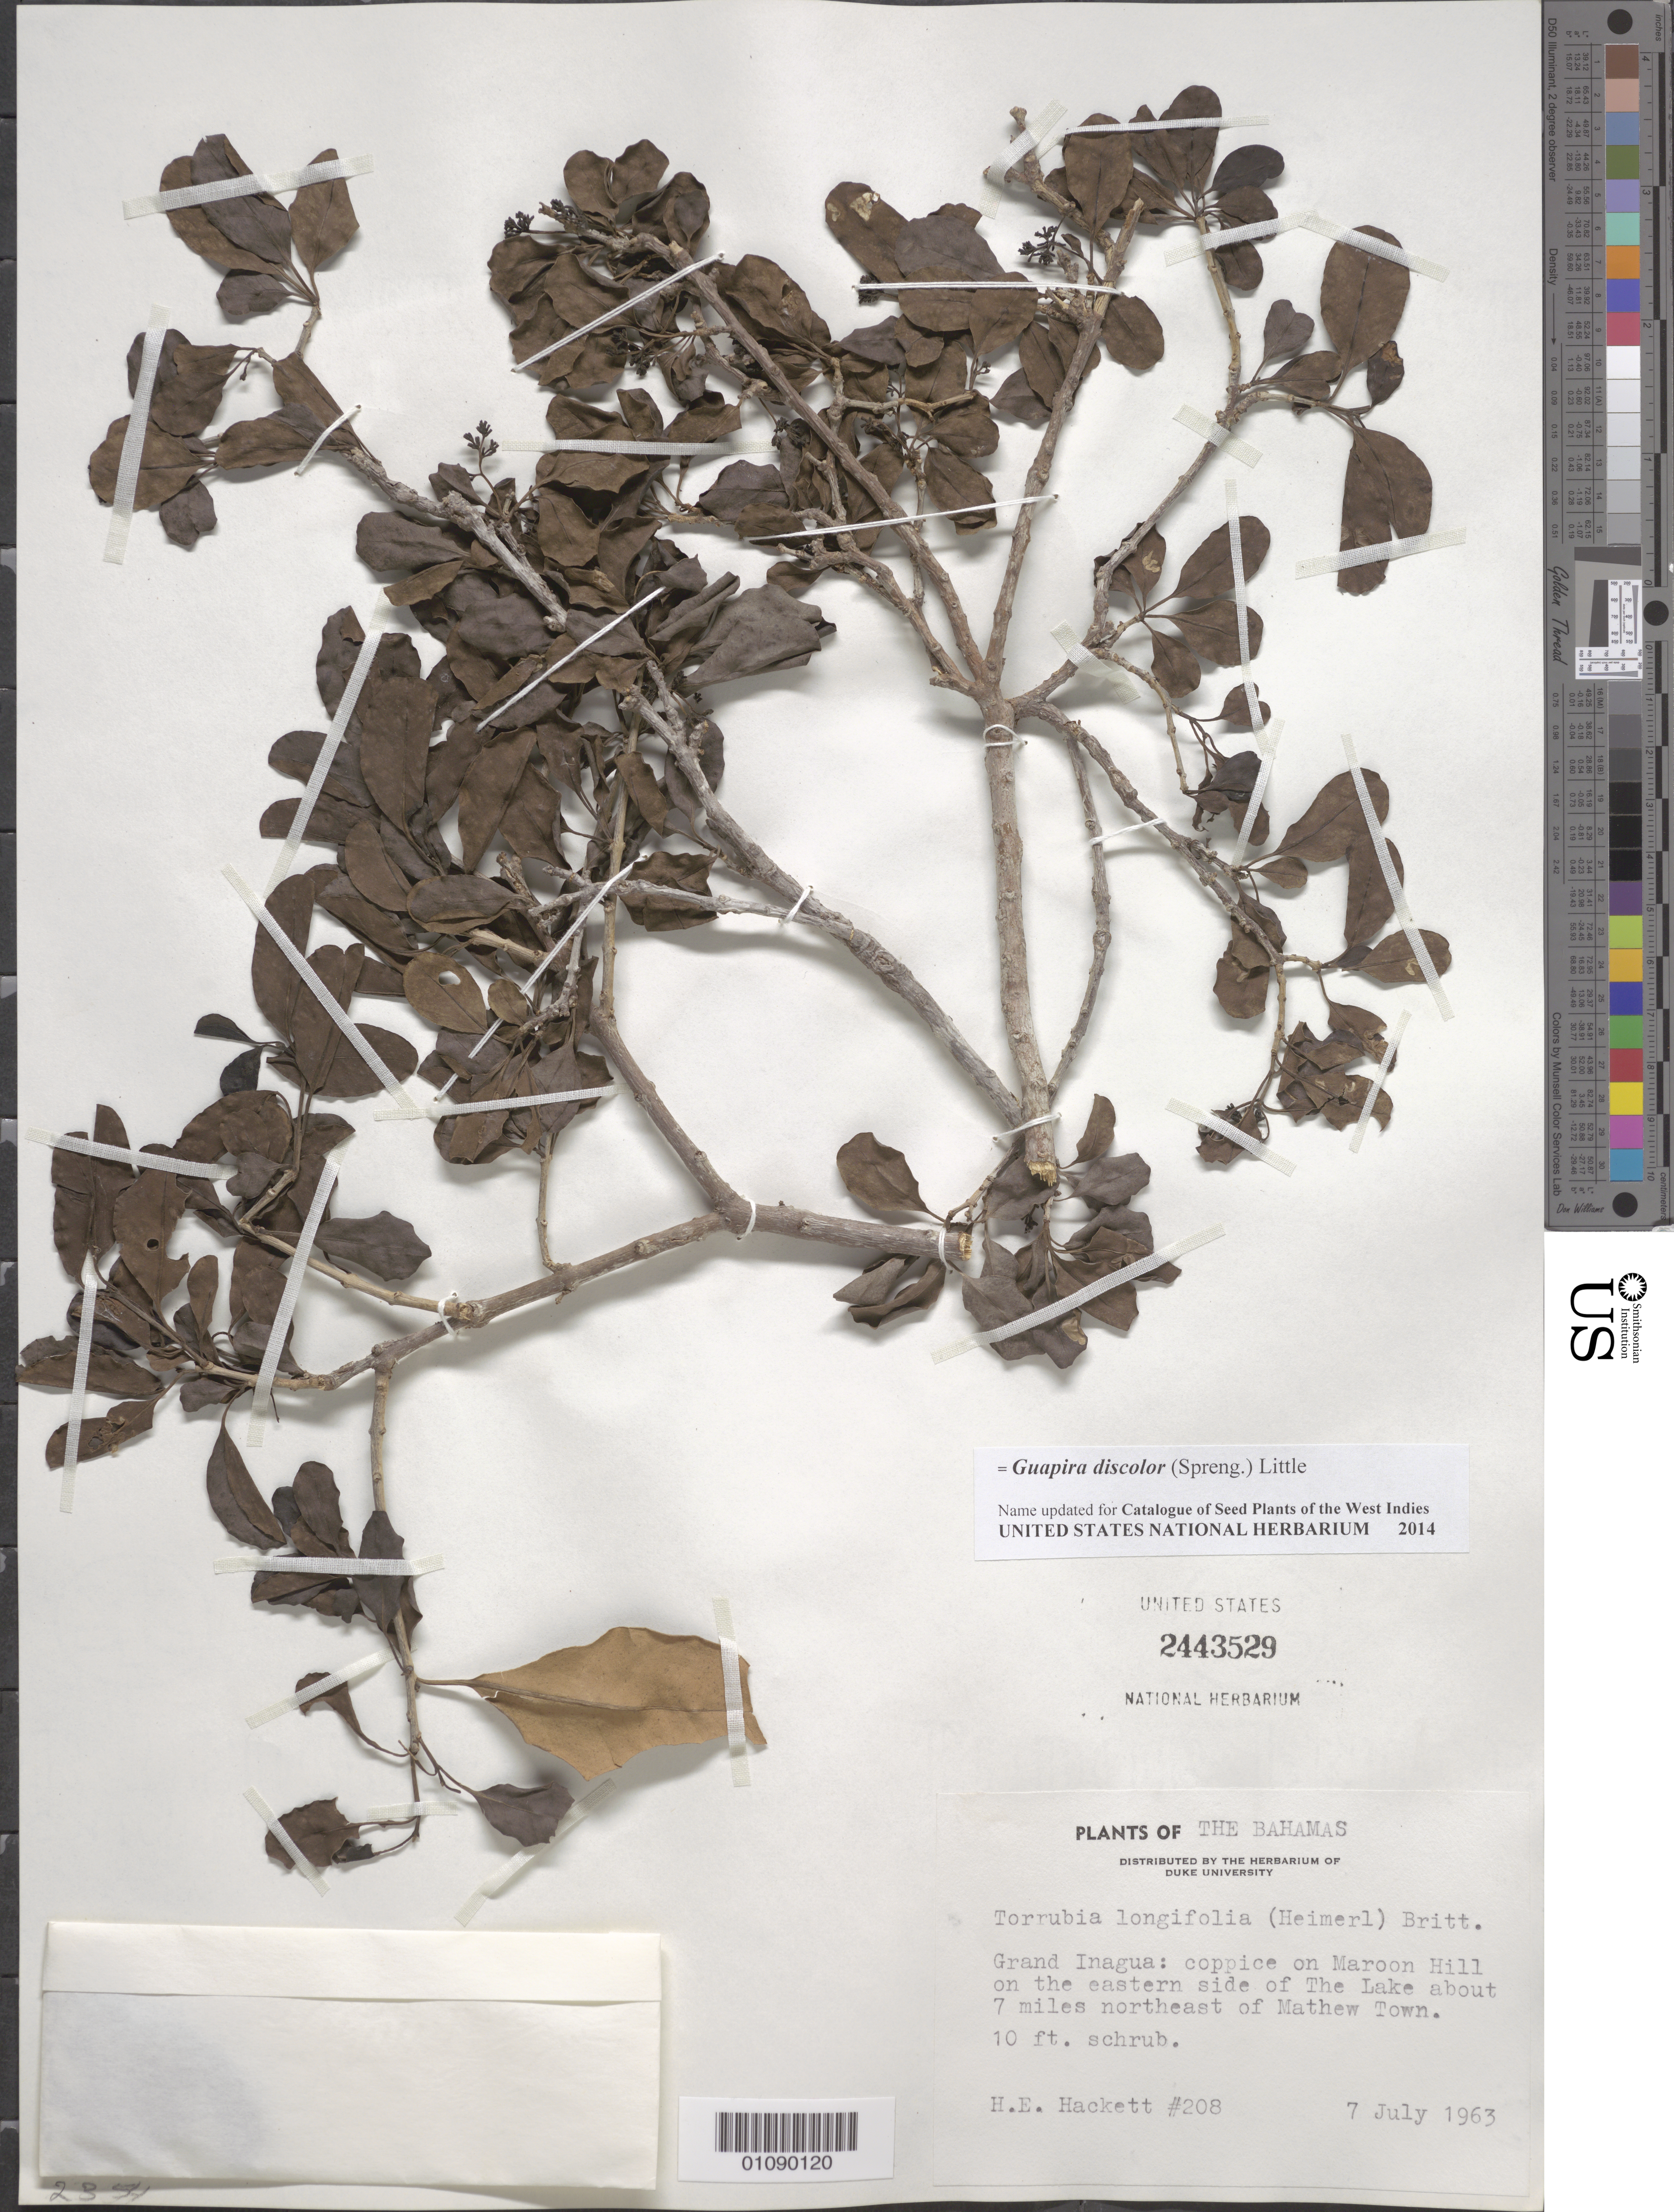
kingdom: Plantae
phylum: Tracheophyta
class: Magnoliopsida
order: Caryophyllales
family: Nyctaginaceae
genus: Guapira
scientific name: Guapira discolor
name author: (Spreng.) Little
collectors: H. E. Hackett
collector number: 208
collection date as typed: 07 Jul 1963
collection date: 1963-07-07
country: Bahamas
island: Great Inagua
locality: Grand Inague: On Maroono Hill on the E side of the Lake about 7 miles NE of Mathew Town.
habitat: Coppice on hill.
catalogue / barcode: US 2443529